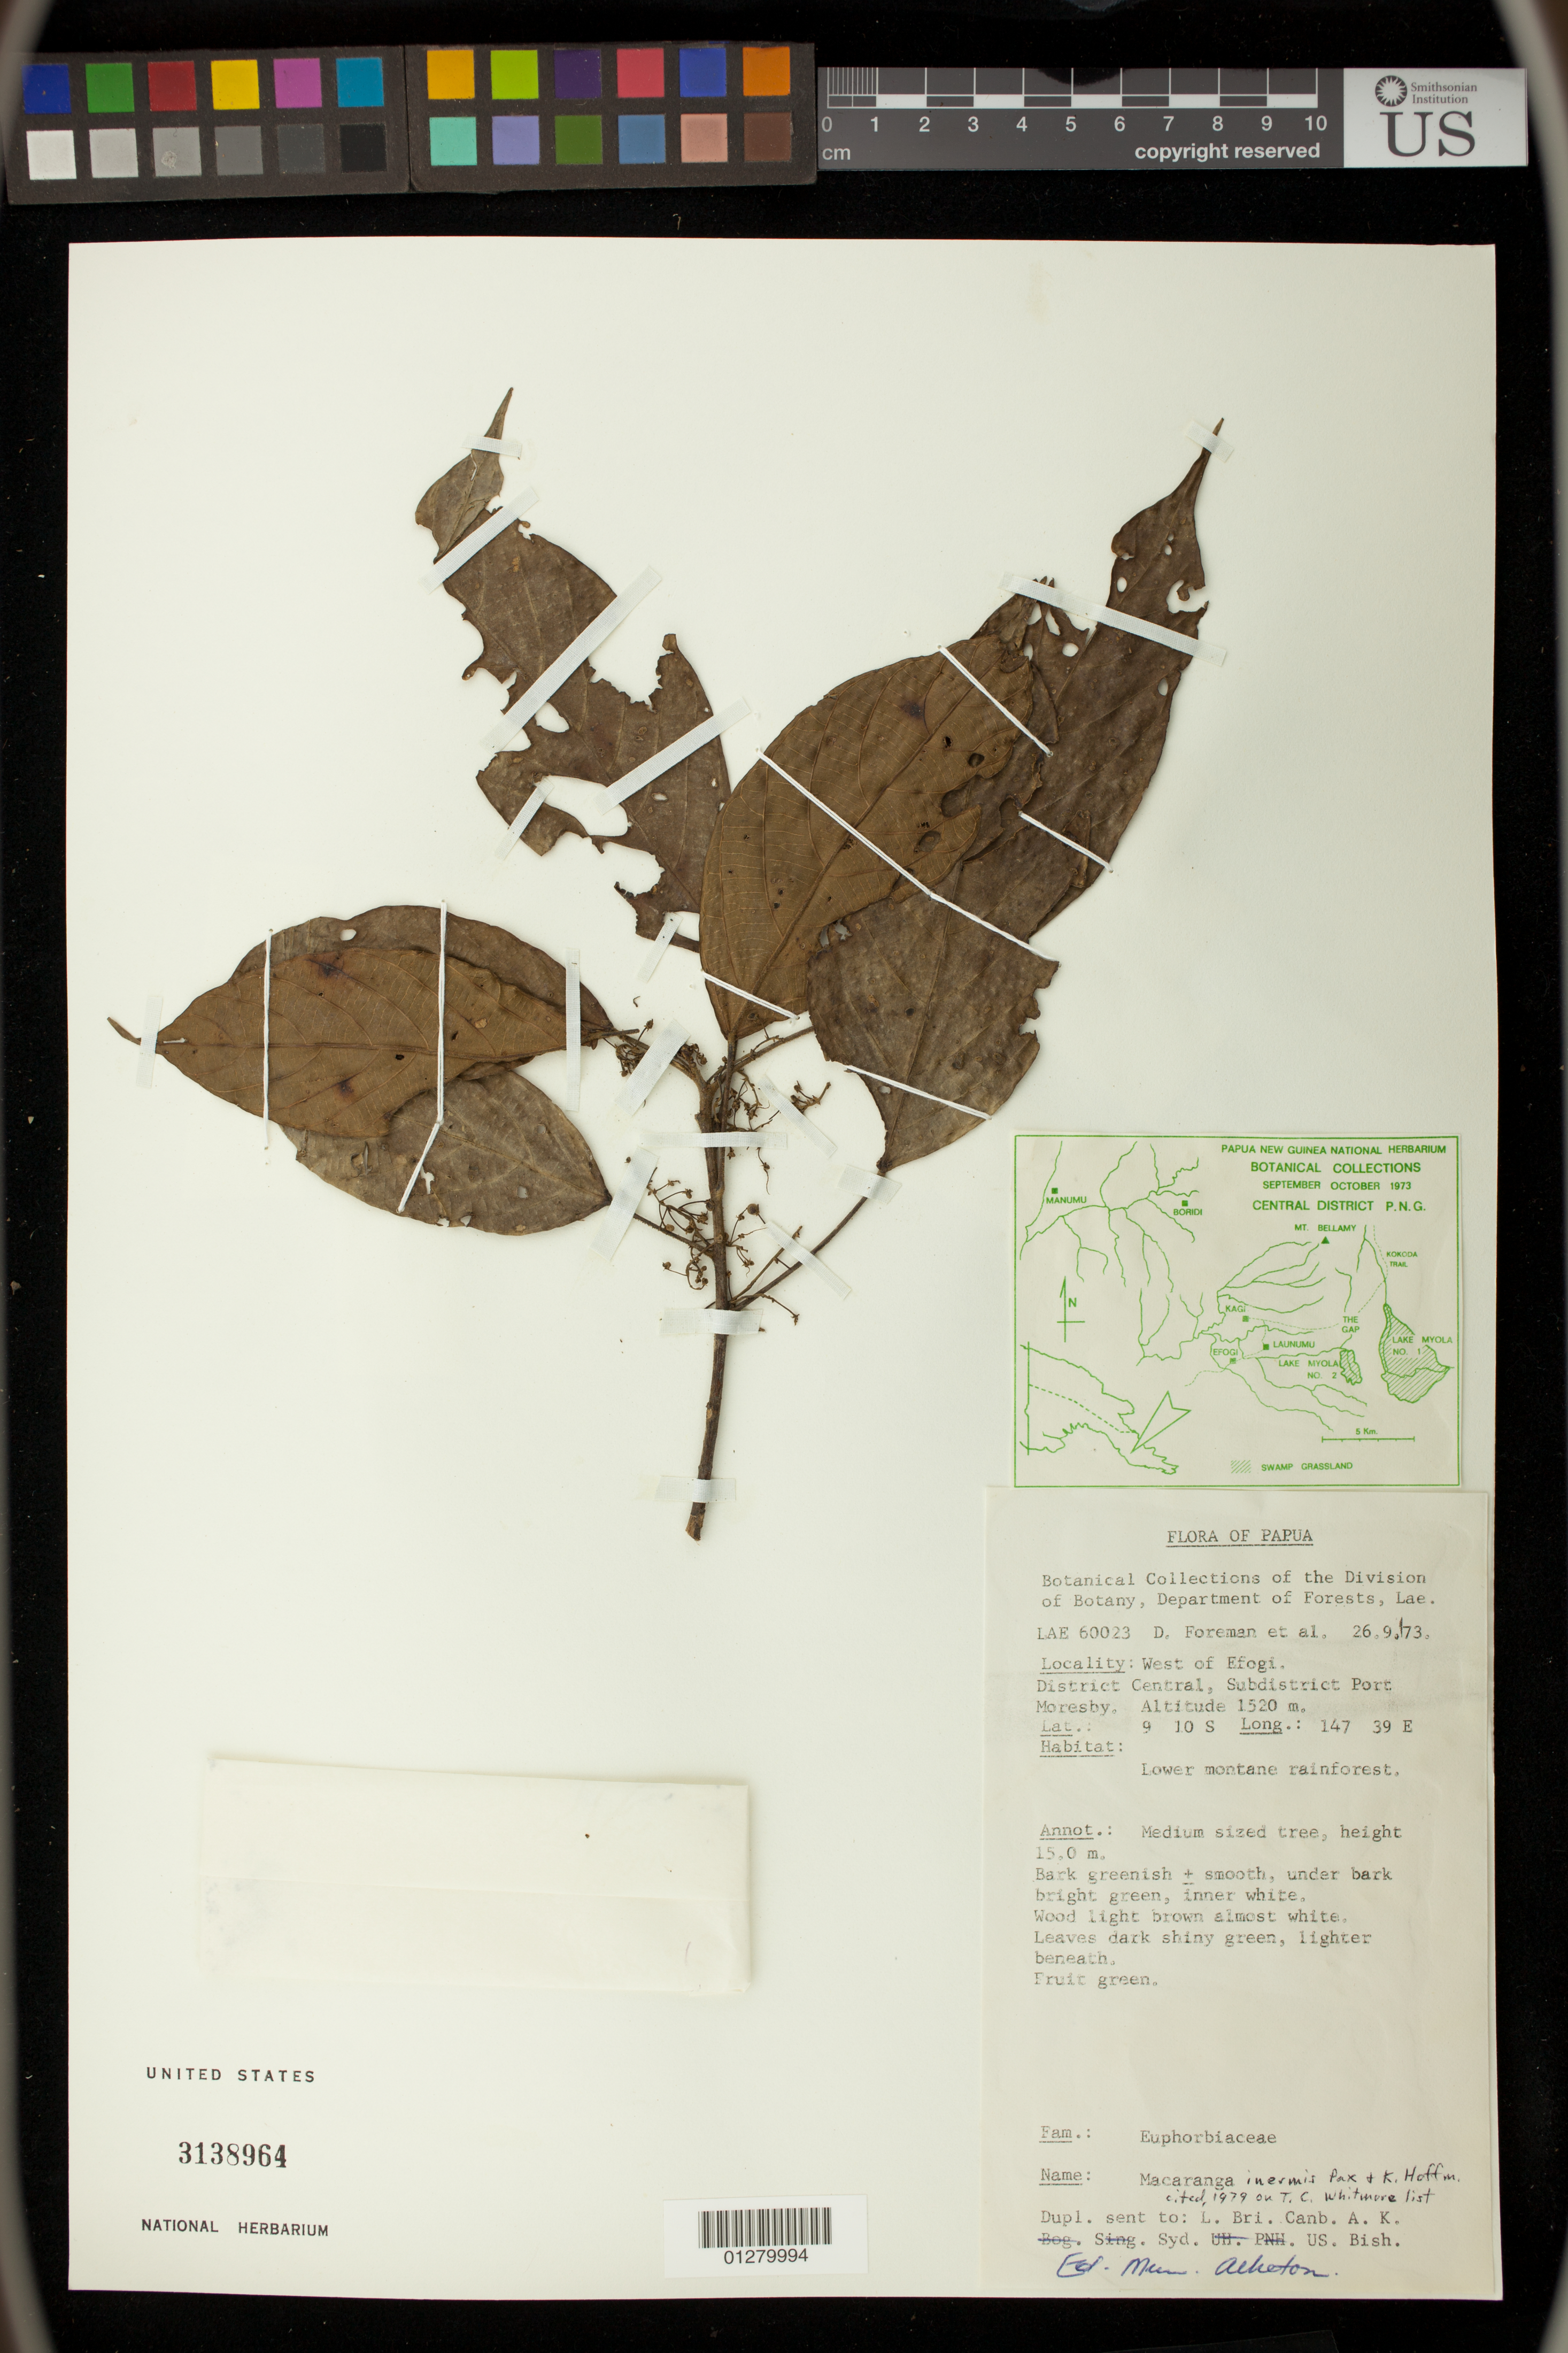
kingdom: Plantae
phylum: Tracheophyta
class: Magnoliopsida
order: Malpighiales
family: Euphorbiaceae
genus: Macaranga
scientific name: Macaranga inermis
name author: Pax & K. Hoffm.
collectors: D. Foreman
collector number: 60023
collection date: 1973-09-26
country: Papua New Guinea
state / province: Central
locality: West of Efogi.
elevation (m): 1520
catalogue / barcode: US 3138964